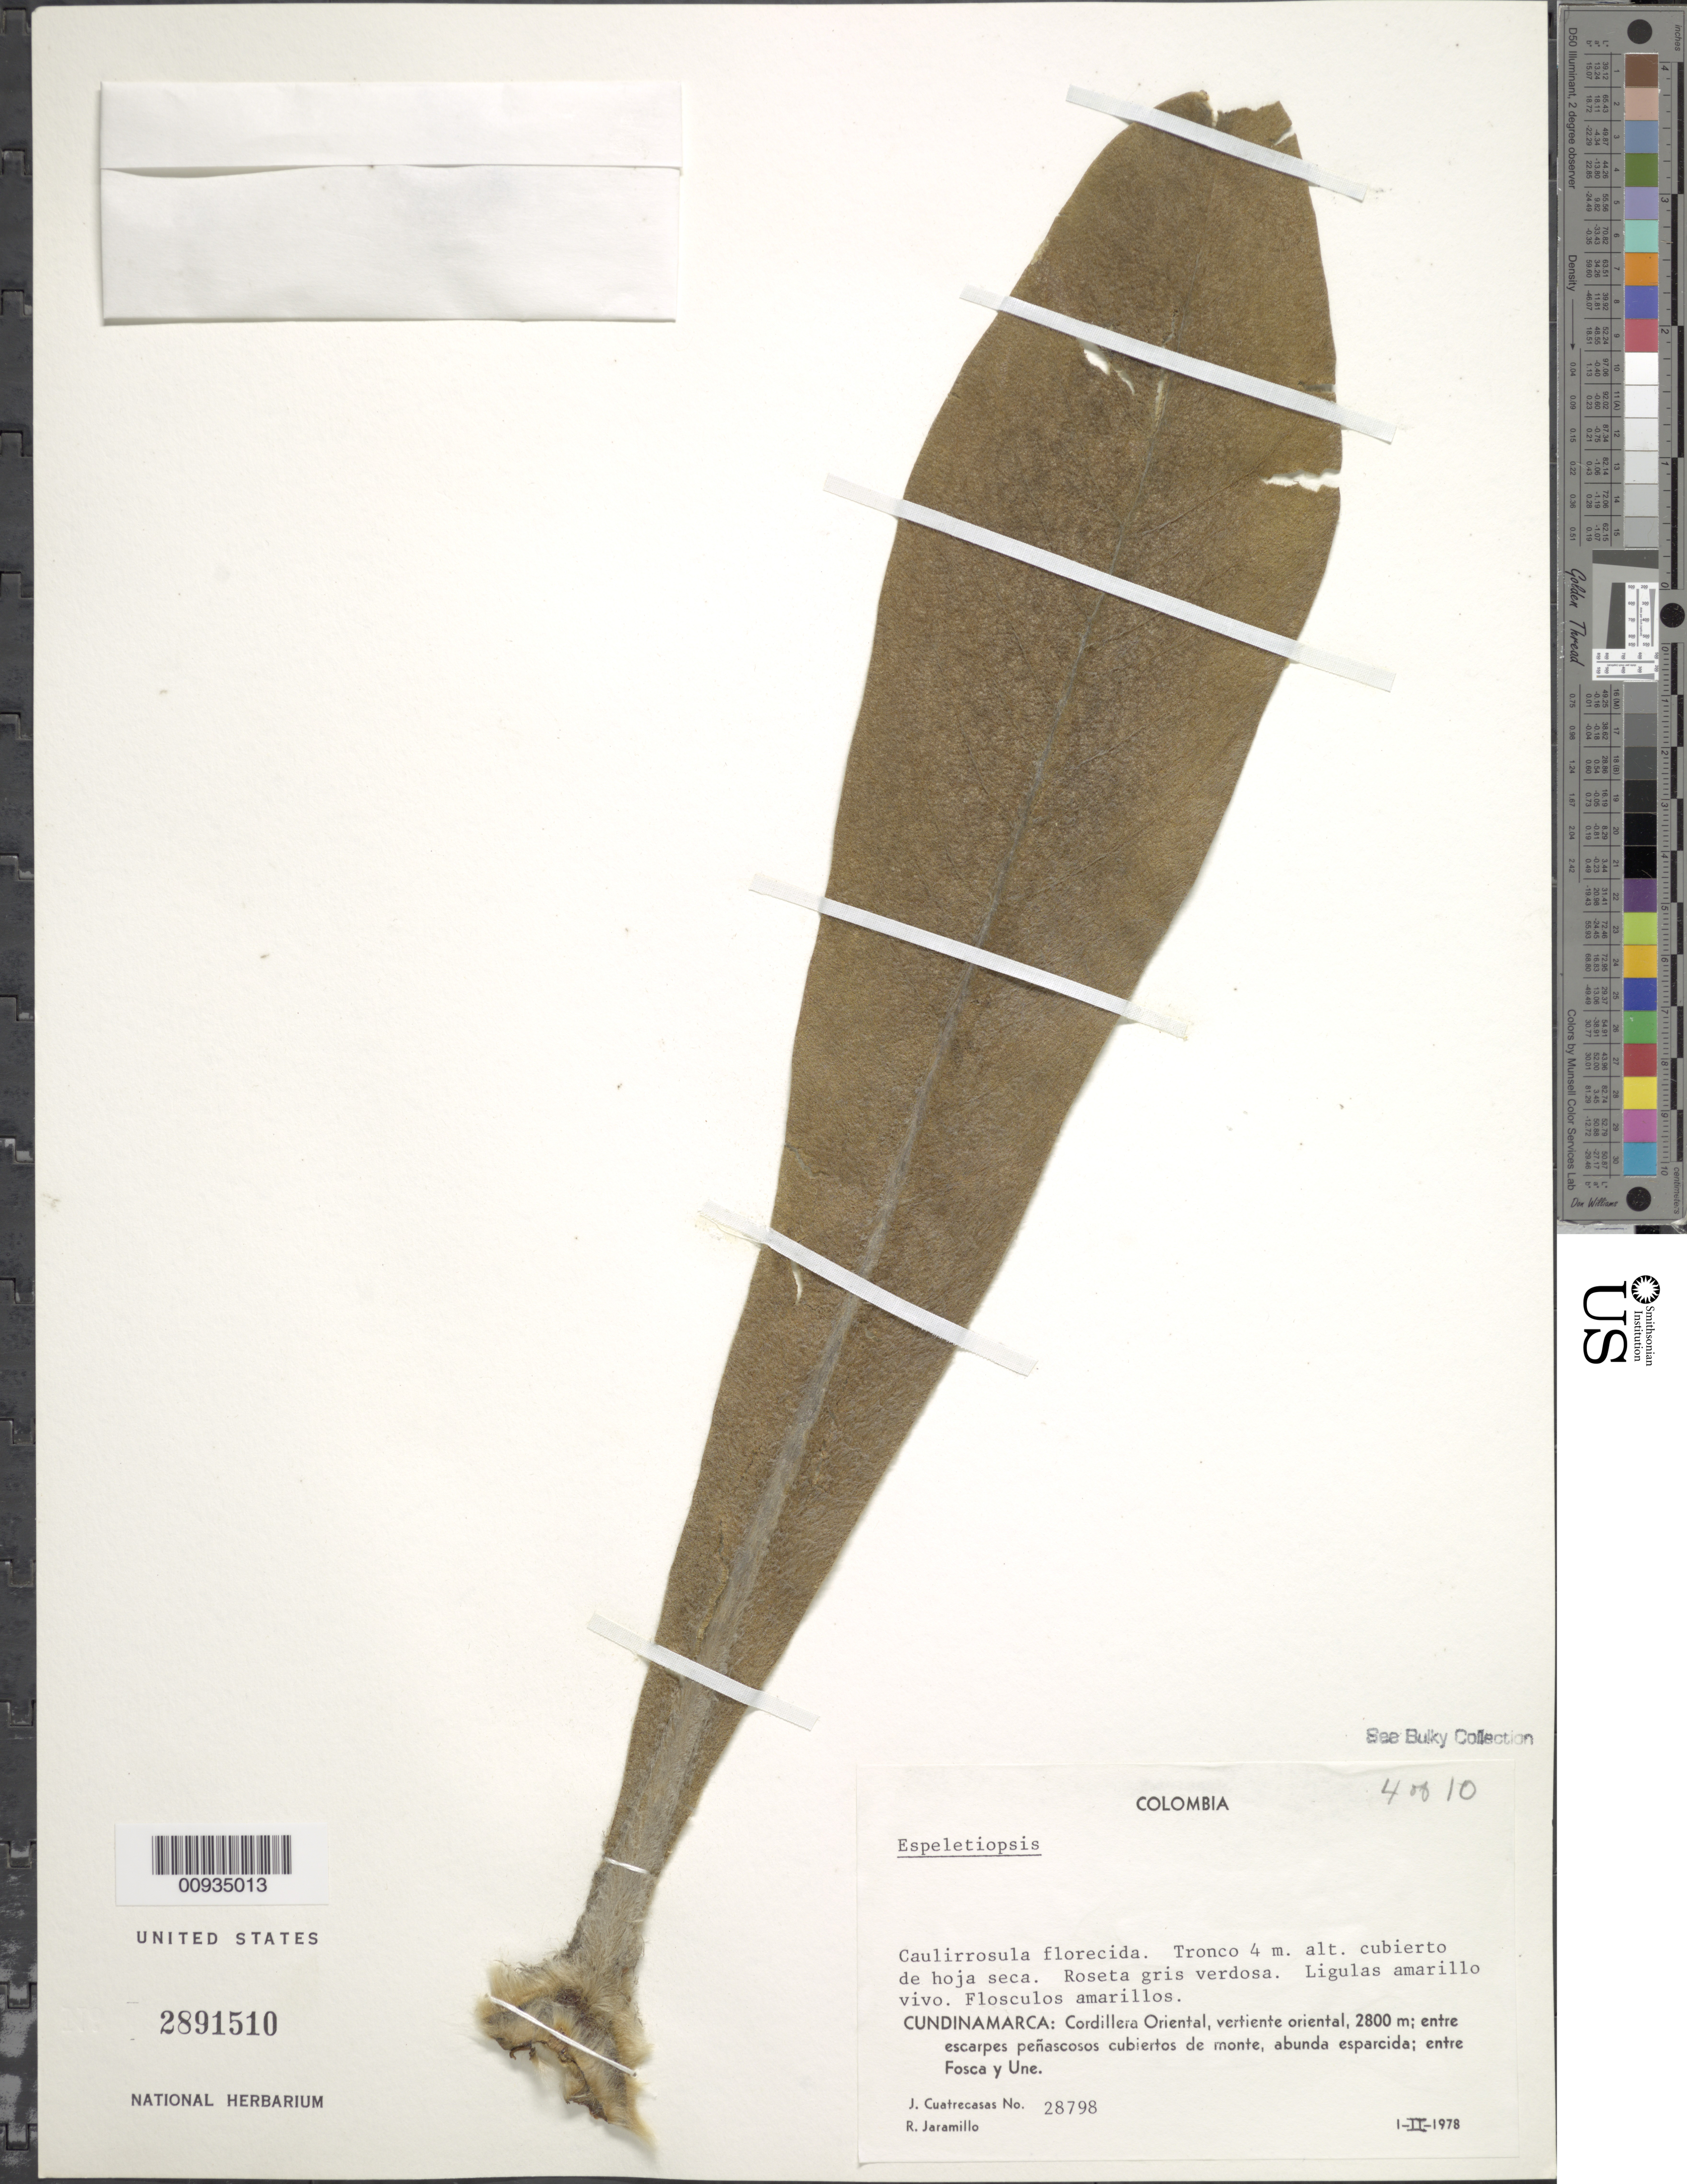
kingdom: Plantae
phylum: Tracheophyta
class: Magnoliopsida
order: Asterales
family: Asteraceae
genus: Espeletiopsis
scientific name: Espeletiopsis sp.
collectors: J. Cuatrecasas & R. Jaramillo M.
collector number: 28798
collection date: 1978-02-01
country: Colombia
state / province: Cundinamarca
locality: Cordillera Oriental, vertiente oriental, entre Fosca y Une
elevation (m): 2800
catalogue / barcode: US 2891510